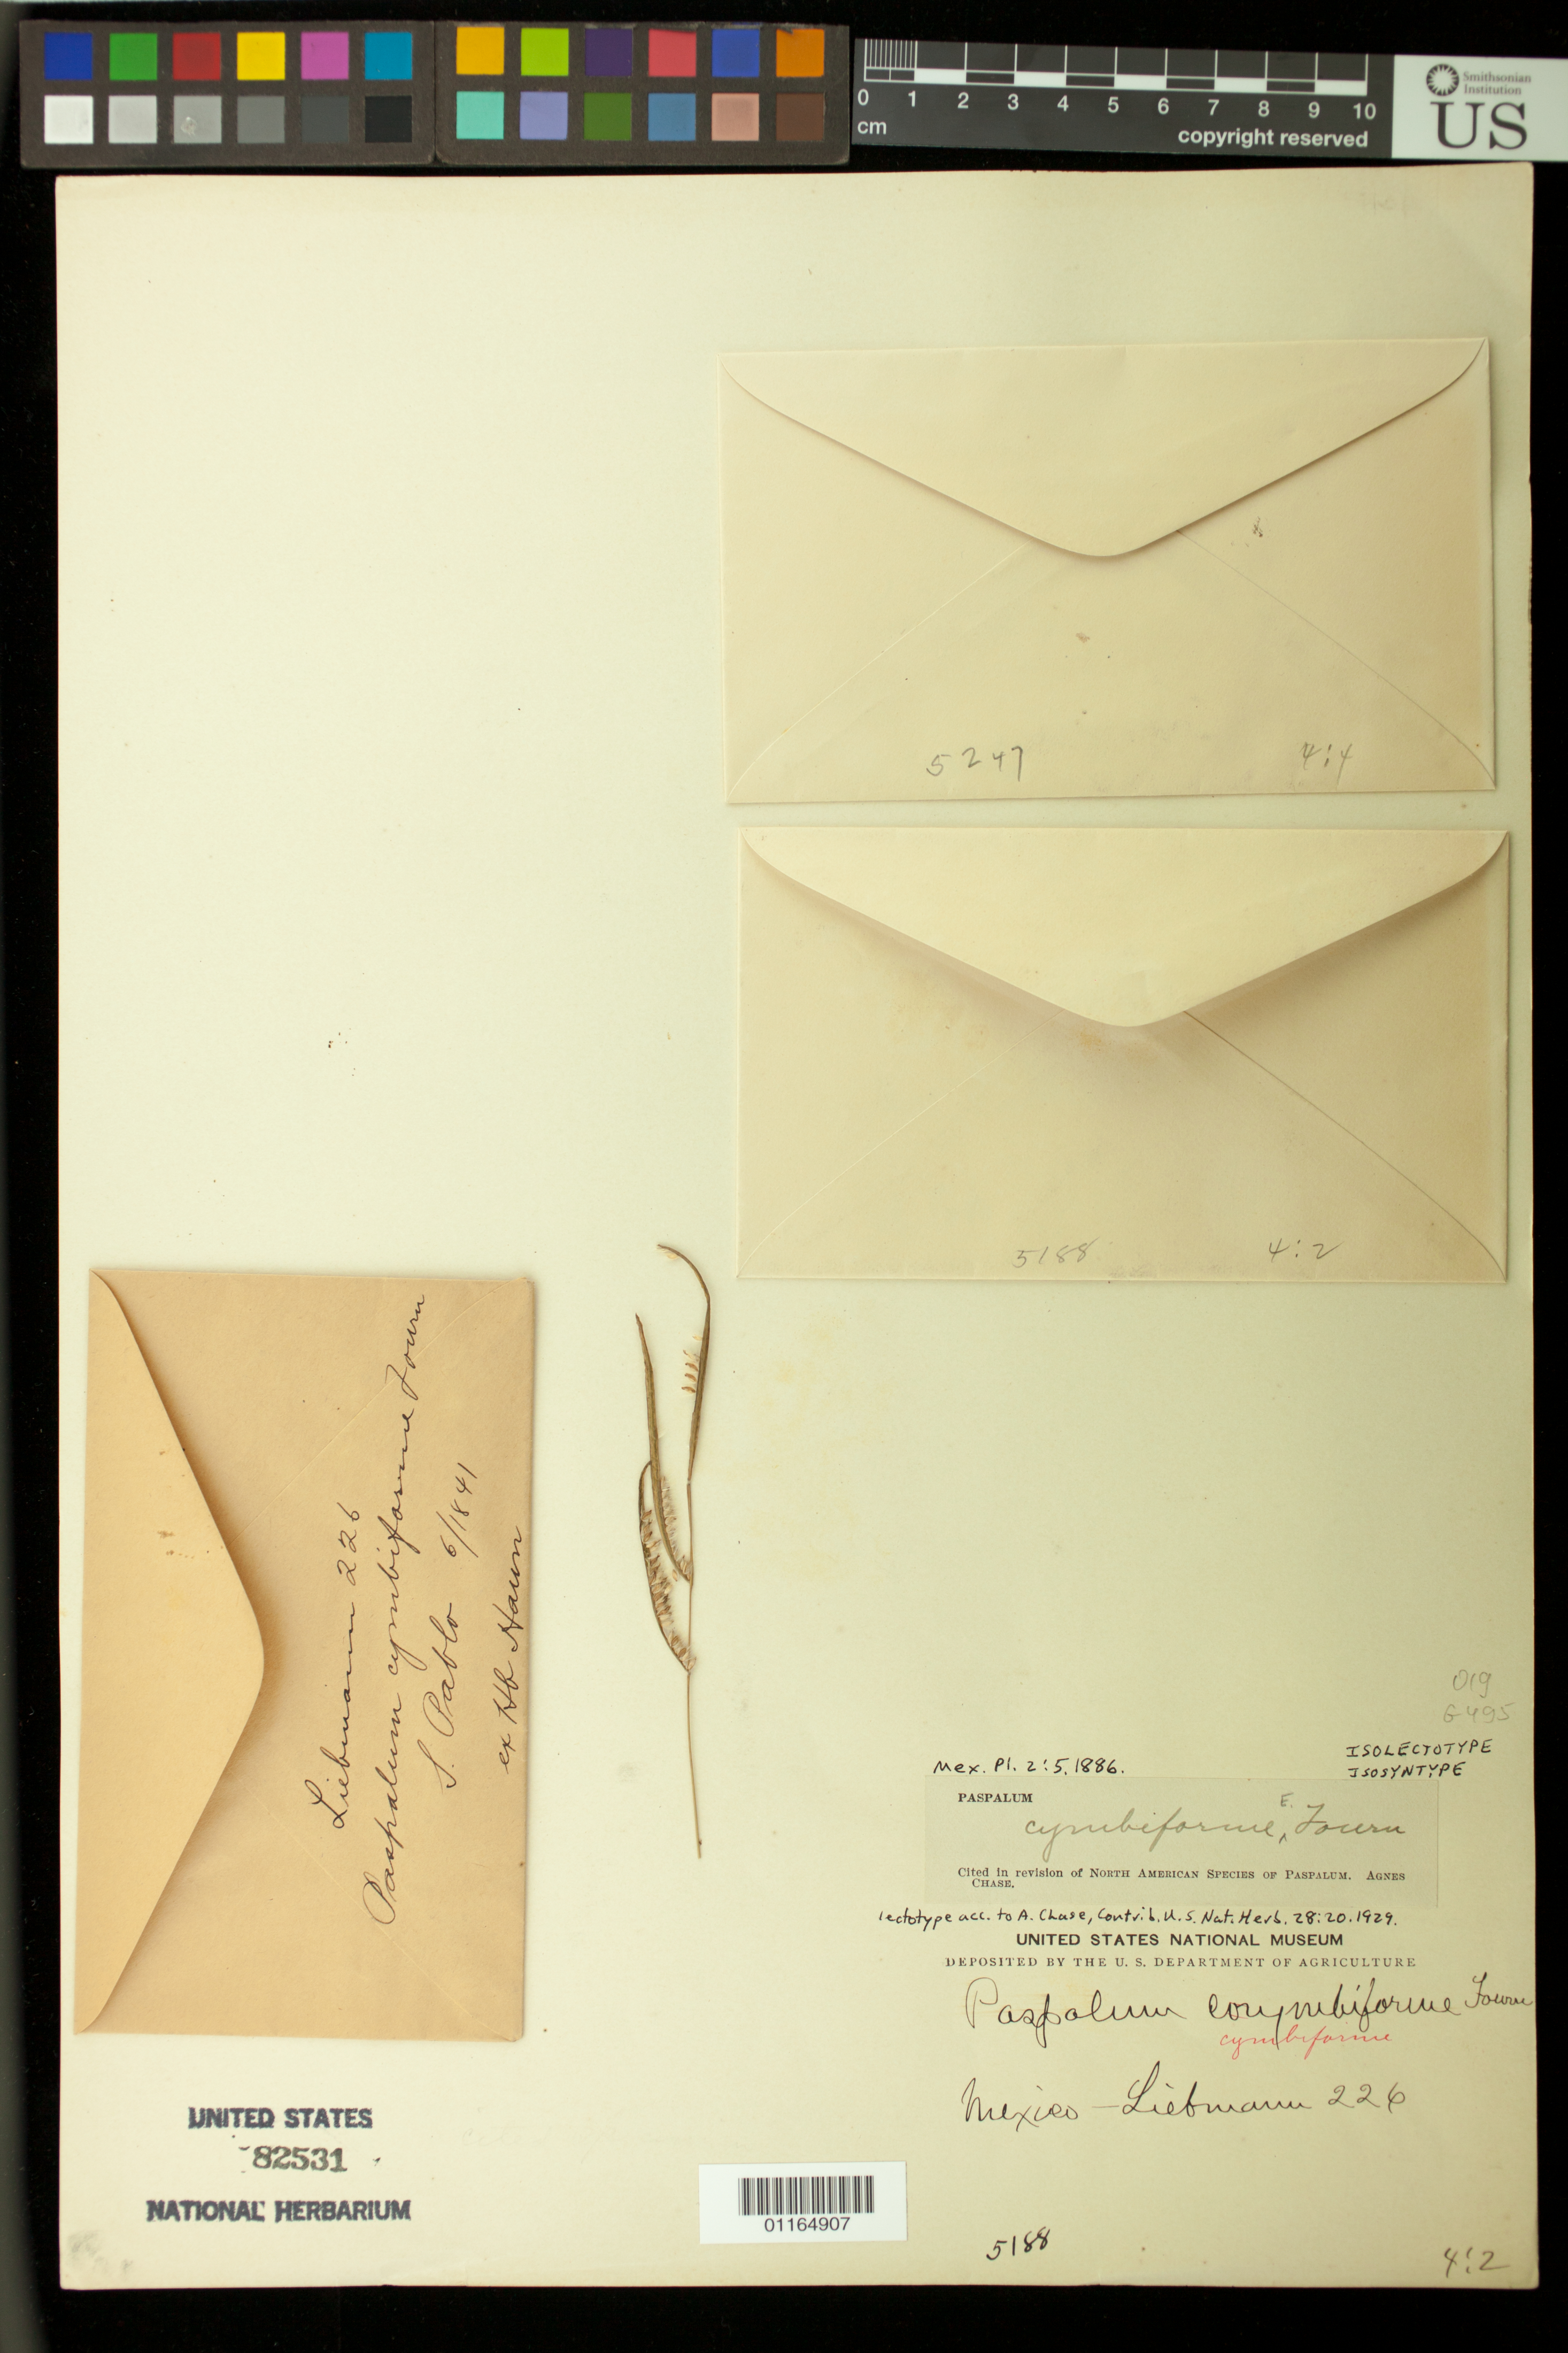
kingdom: Plantae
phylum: Tracheophyta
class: Liliopsida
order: Poales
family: Poaceae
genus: Paspalum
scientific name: Paspalum cymbiforme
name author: E. Fourn.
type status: Isosyntype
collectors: F. M. Liebmann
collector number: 226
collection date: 1841-06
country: Mexico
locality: San Pablo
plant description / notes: Fragmentary material of type specimen ex herb. Haun.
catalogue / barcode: US 82531